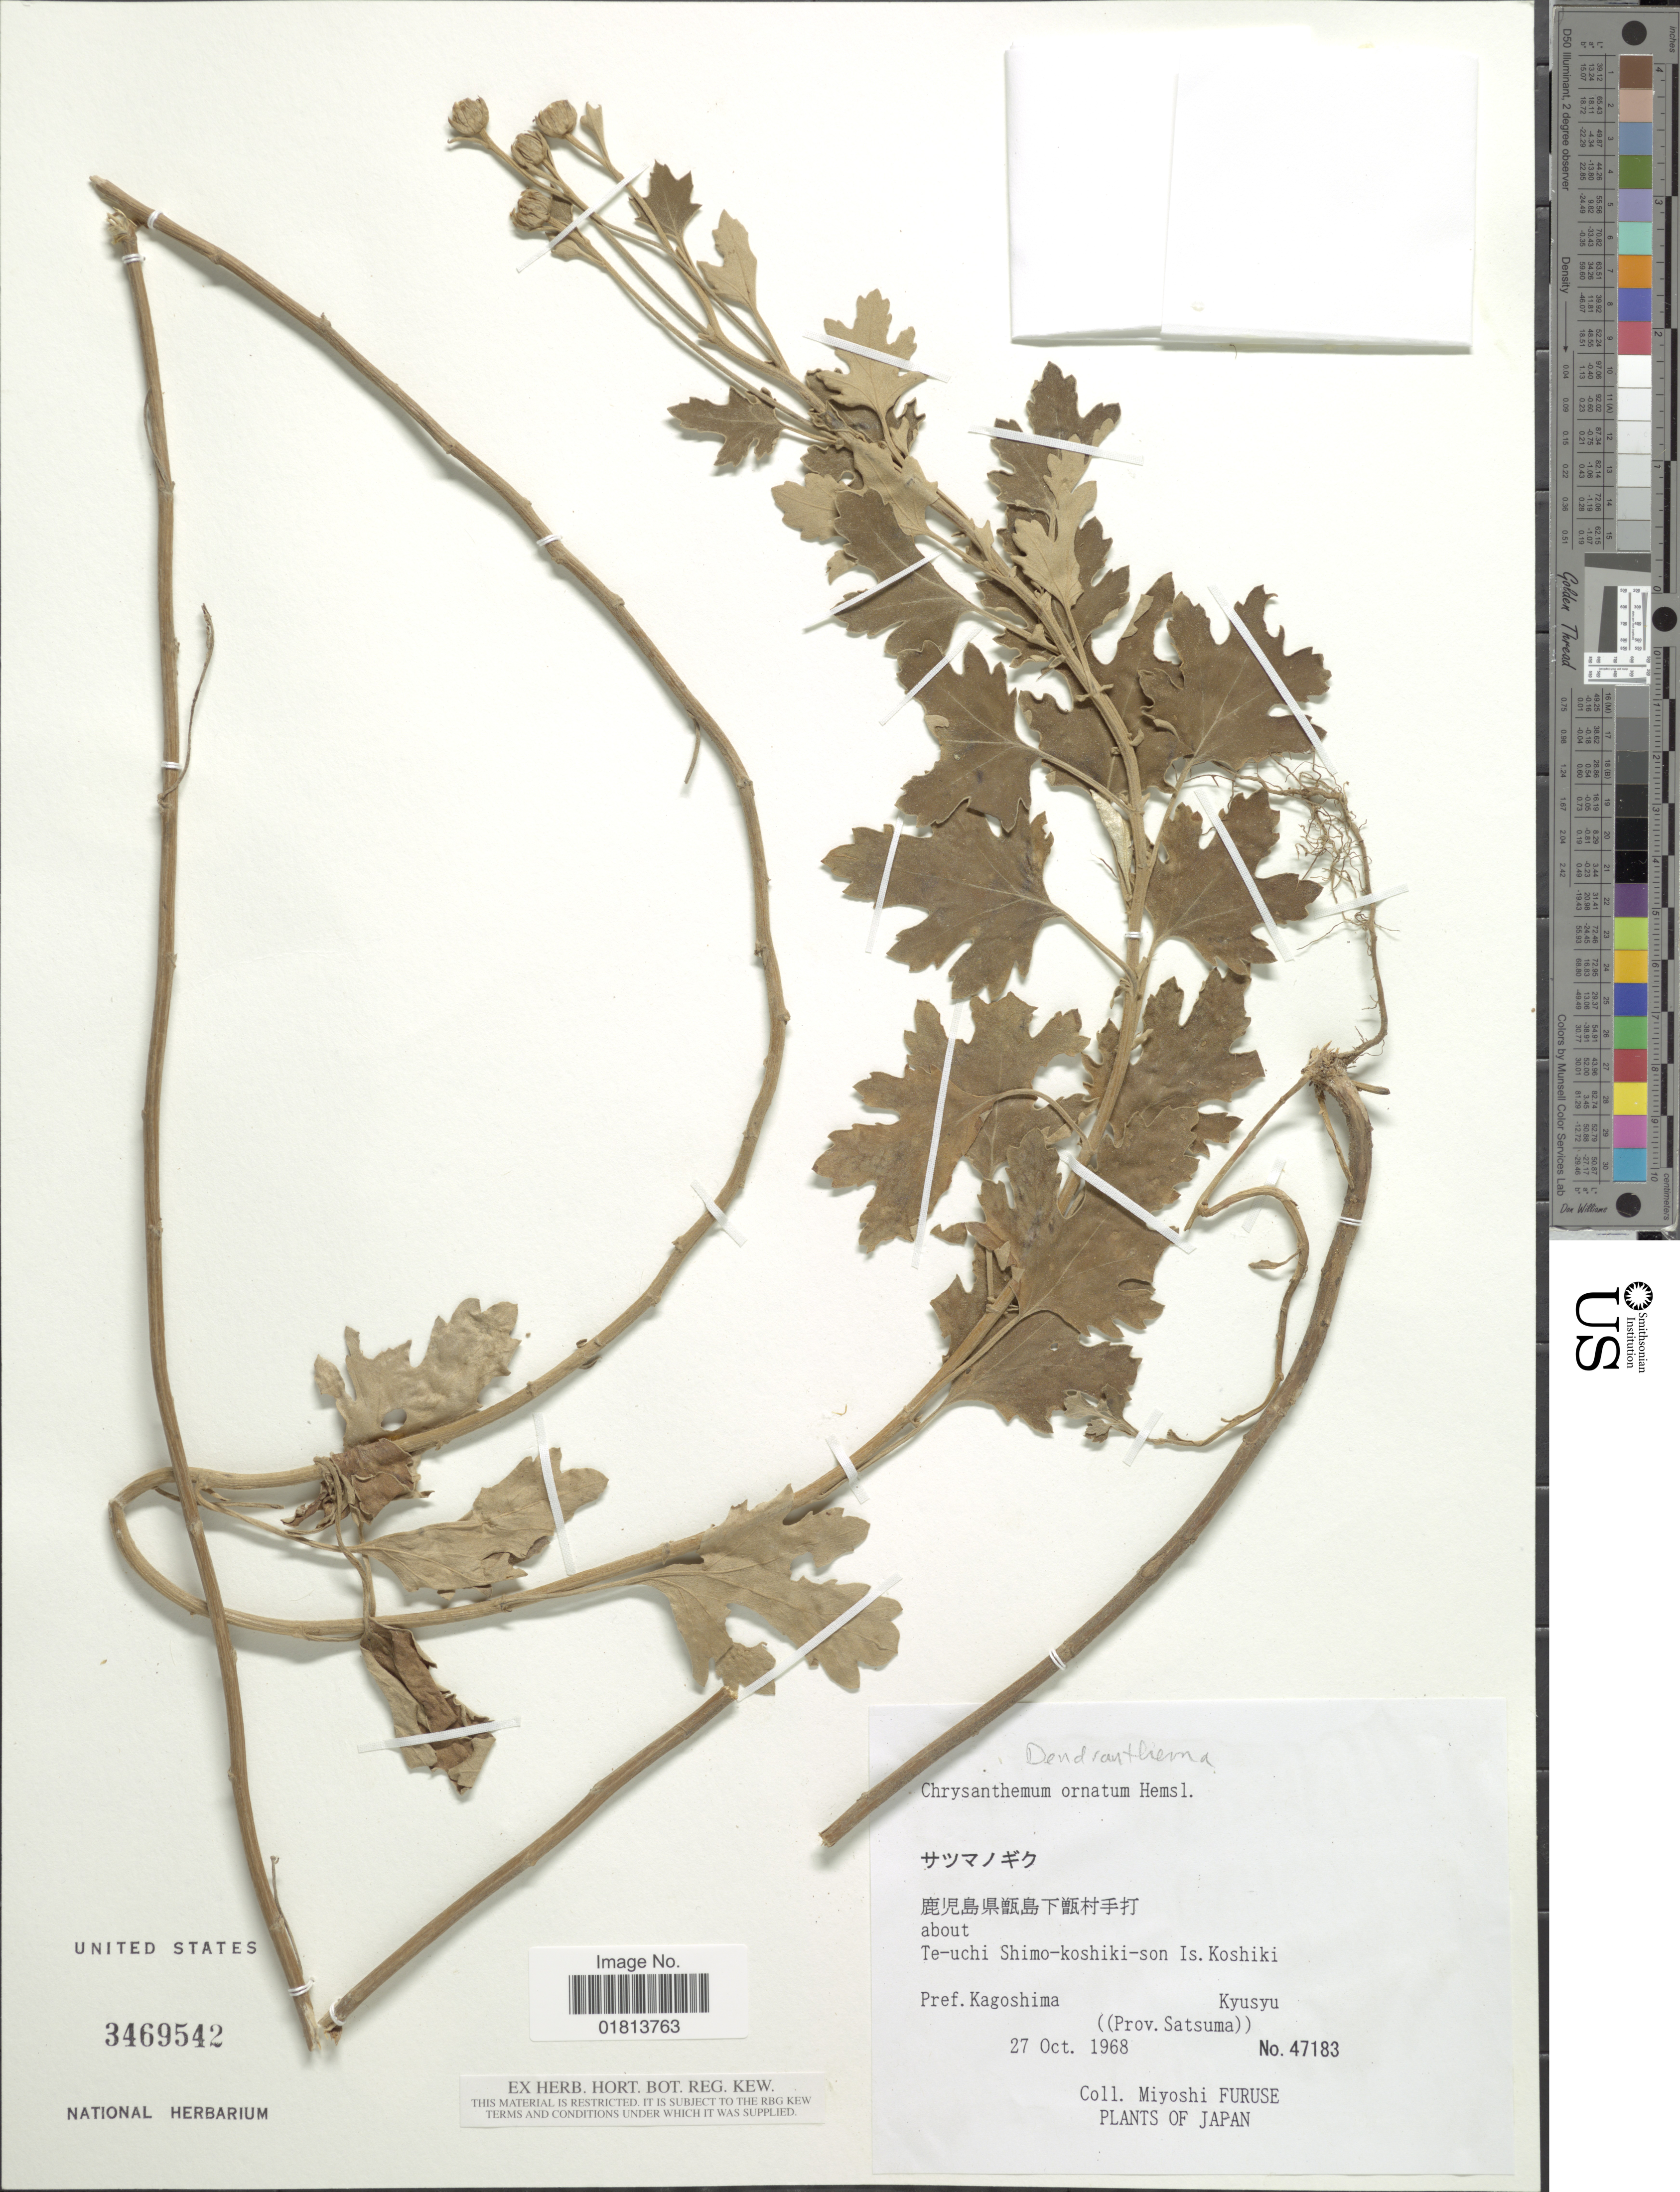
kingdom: Plantae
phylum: Tracheophyta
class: Magnoliopsida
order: Asterales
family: Asteraceae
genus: Dendranthema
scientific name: Dendranthema ornatum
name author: Hemsl.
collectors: M. Furuse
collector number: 47183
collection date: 1968-10-27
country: Japan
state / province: Kagosima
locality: Te-uchi Shimo-koshiki-son Is. Koshiki, Pref. Kagoshima, Kyusyu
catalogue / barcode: US 3469542